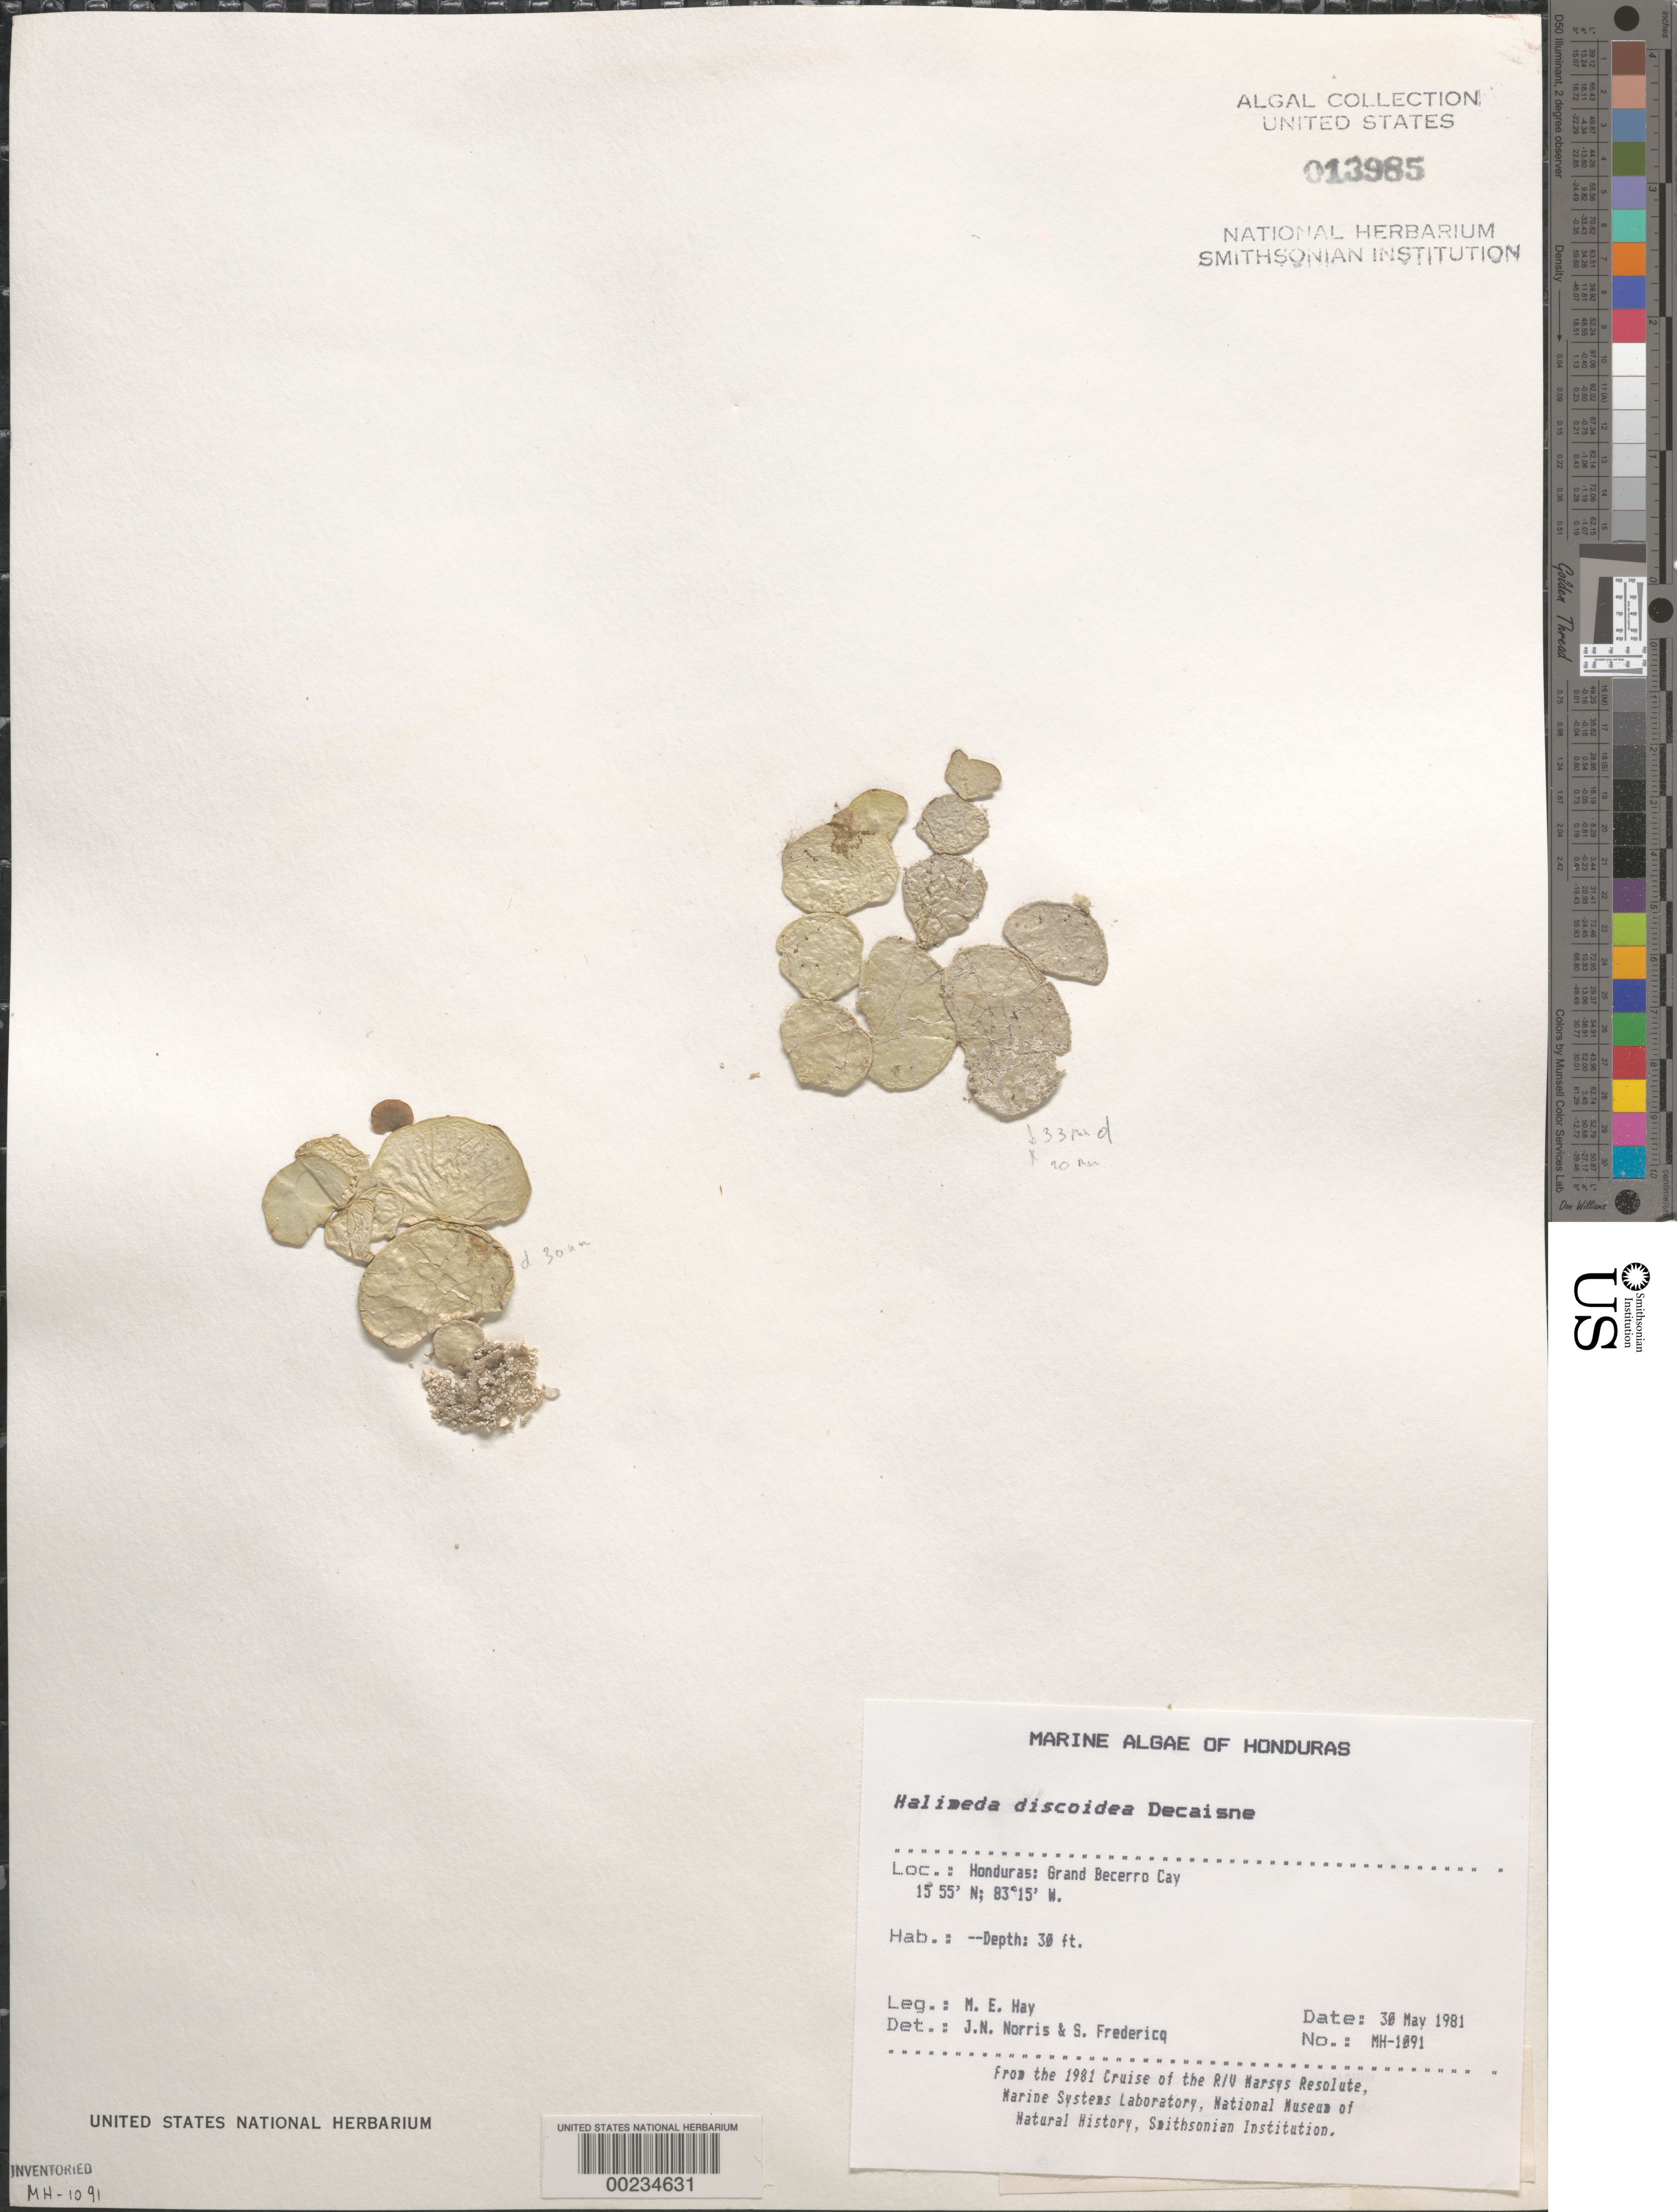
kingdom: Plantae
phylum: Chlorophyta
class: Ulvophyceae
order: Bryopsidales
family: Halimedaceae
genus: Halimeda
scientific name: Halimeda discoidea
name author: Decne.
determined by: Norris, J. N.; Fredericq, S.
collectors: M. E. Hay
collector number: MEH-1091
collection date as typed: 30 May 1981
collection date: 1981-05-30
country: Honduras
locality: Grand becerro cay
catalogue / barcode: US 13985